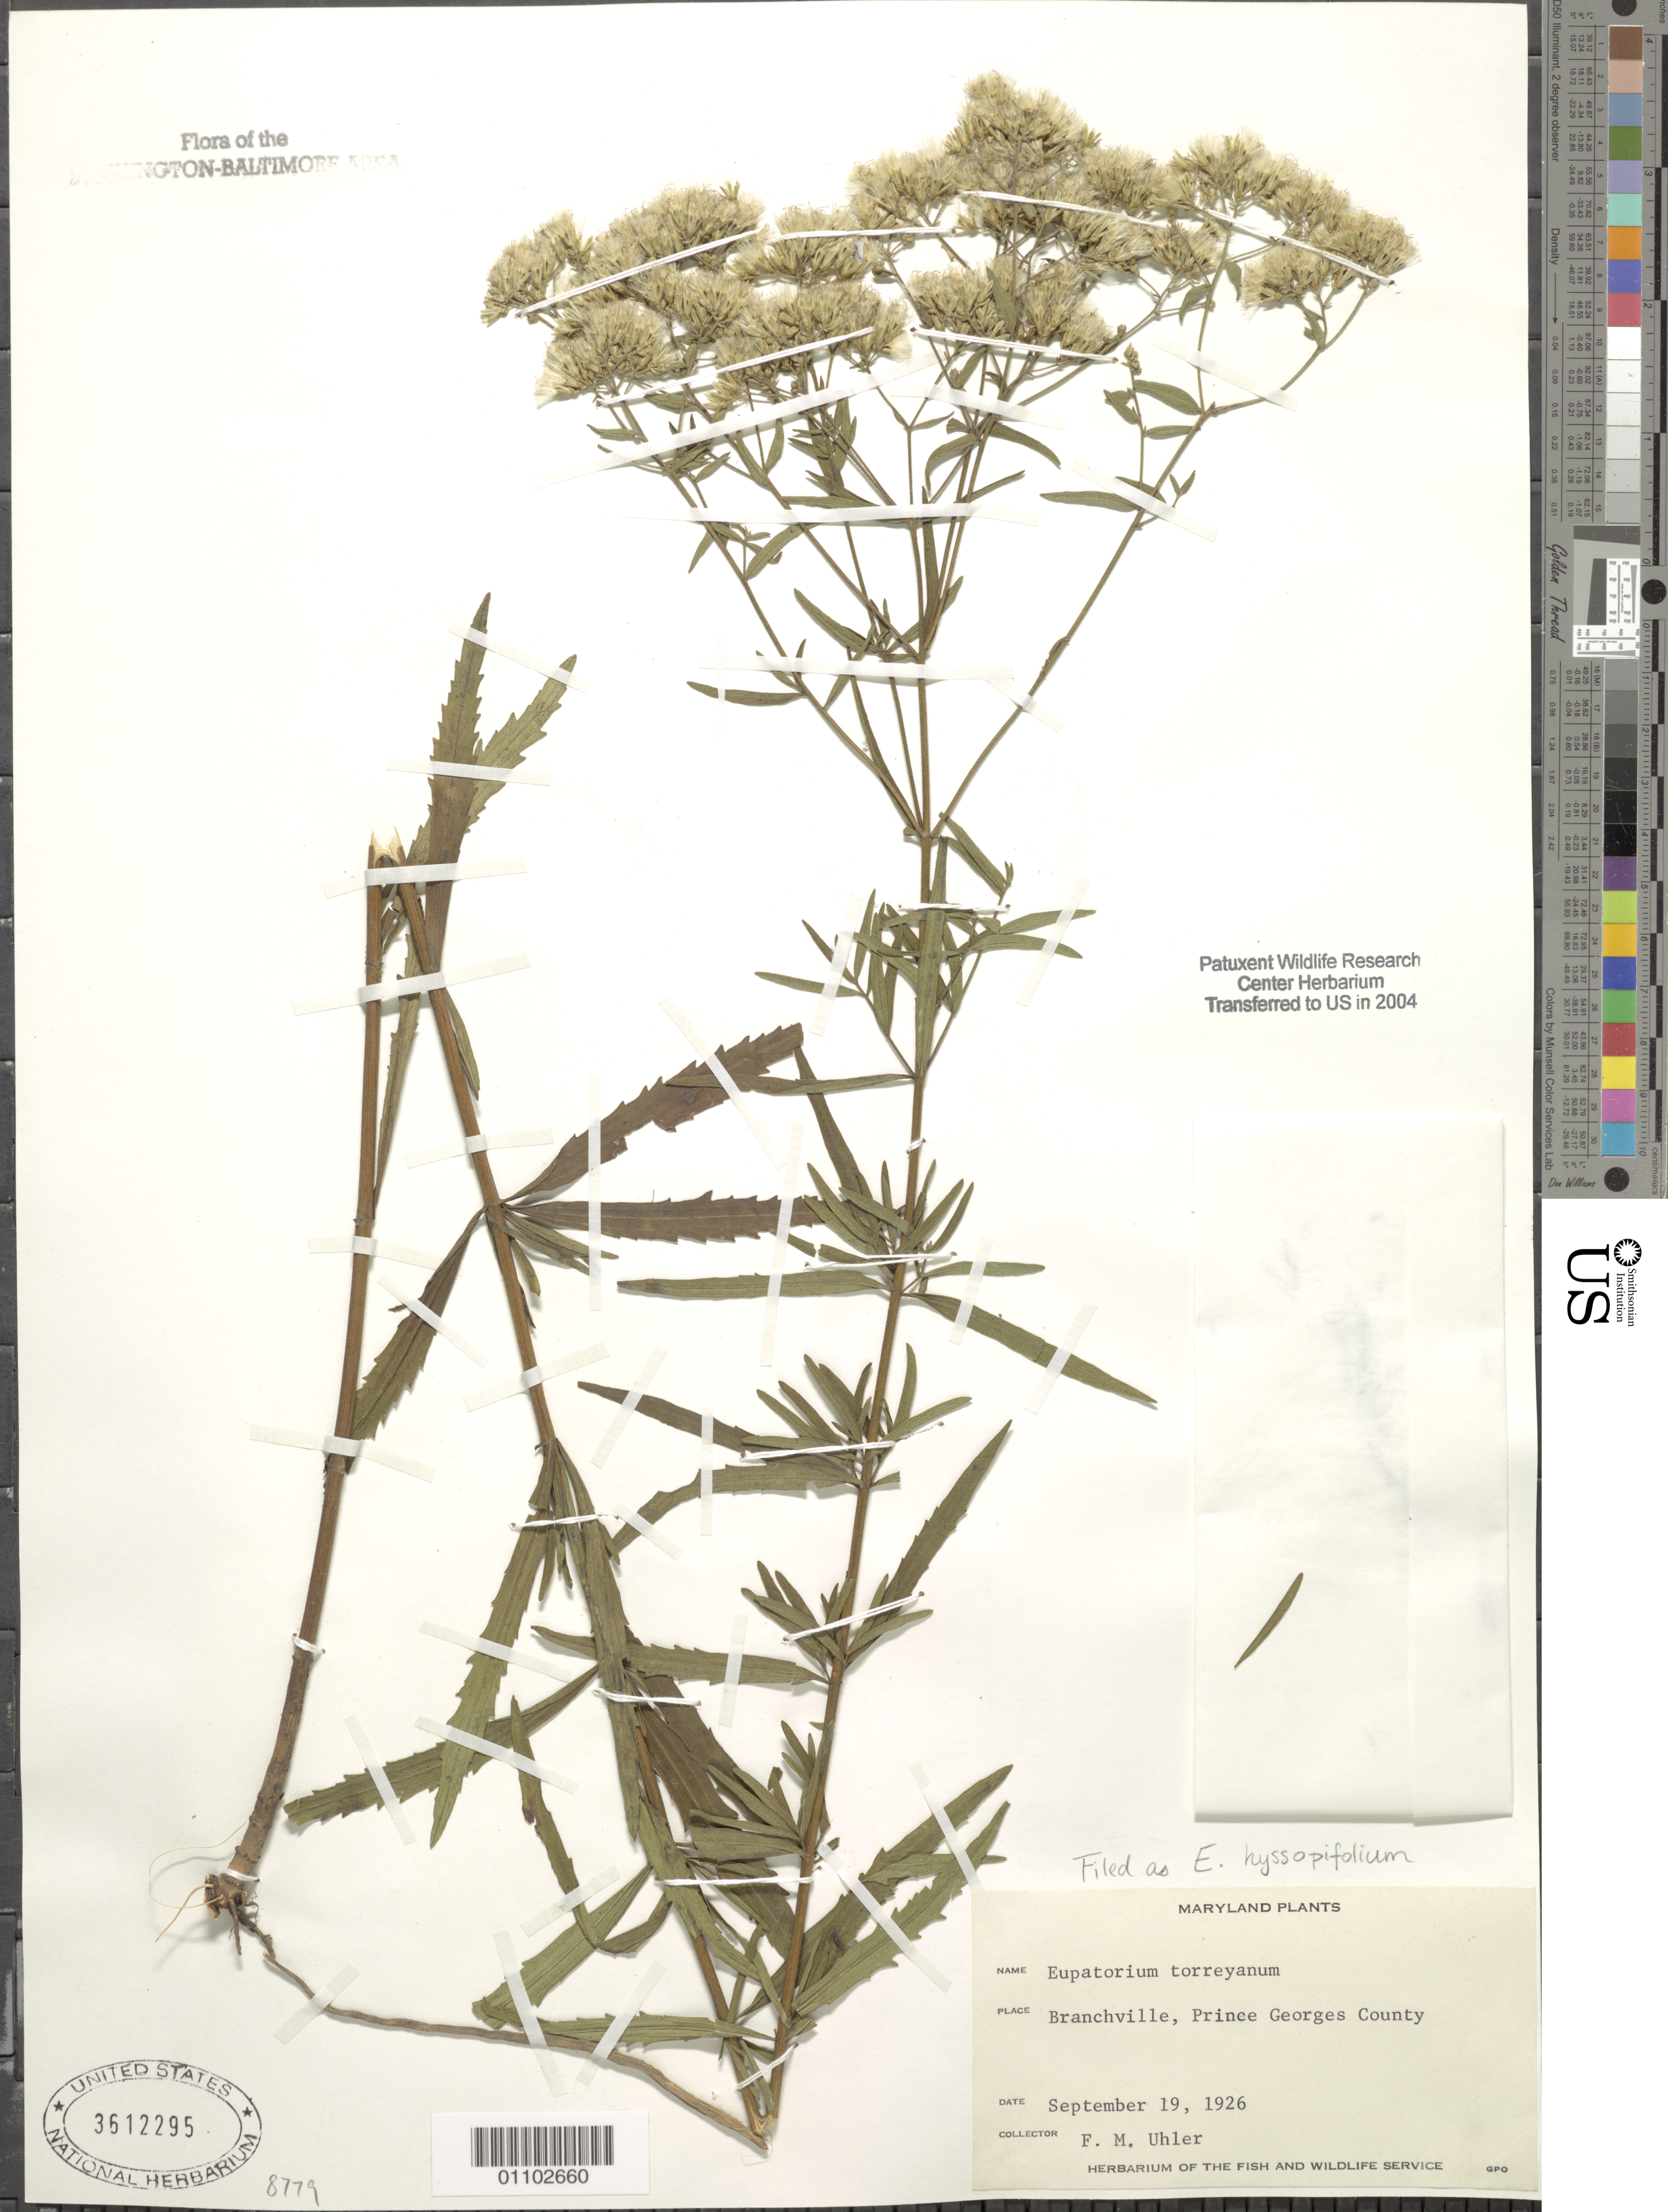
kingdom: Plantae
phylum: Tracheophyta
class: Magnoliopsida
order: Asterales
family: Asteraceae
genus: Eupatorium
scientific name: Eupatorium hyssopifolium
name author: L.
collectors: F. Uhler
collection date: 1926-09-19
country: United States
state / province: Maryland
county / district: Prince George's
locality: Branchville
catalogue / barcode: US 3612295